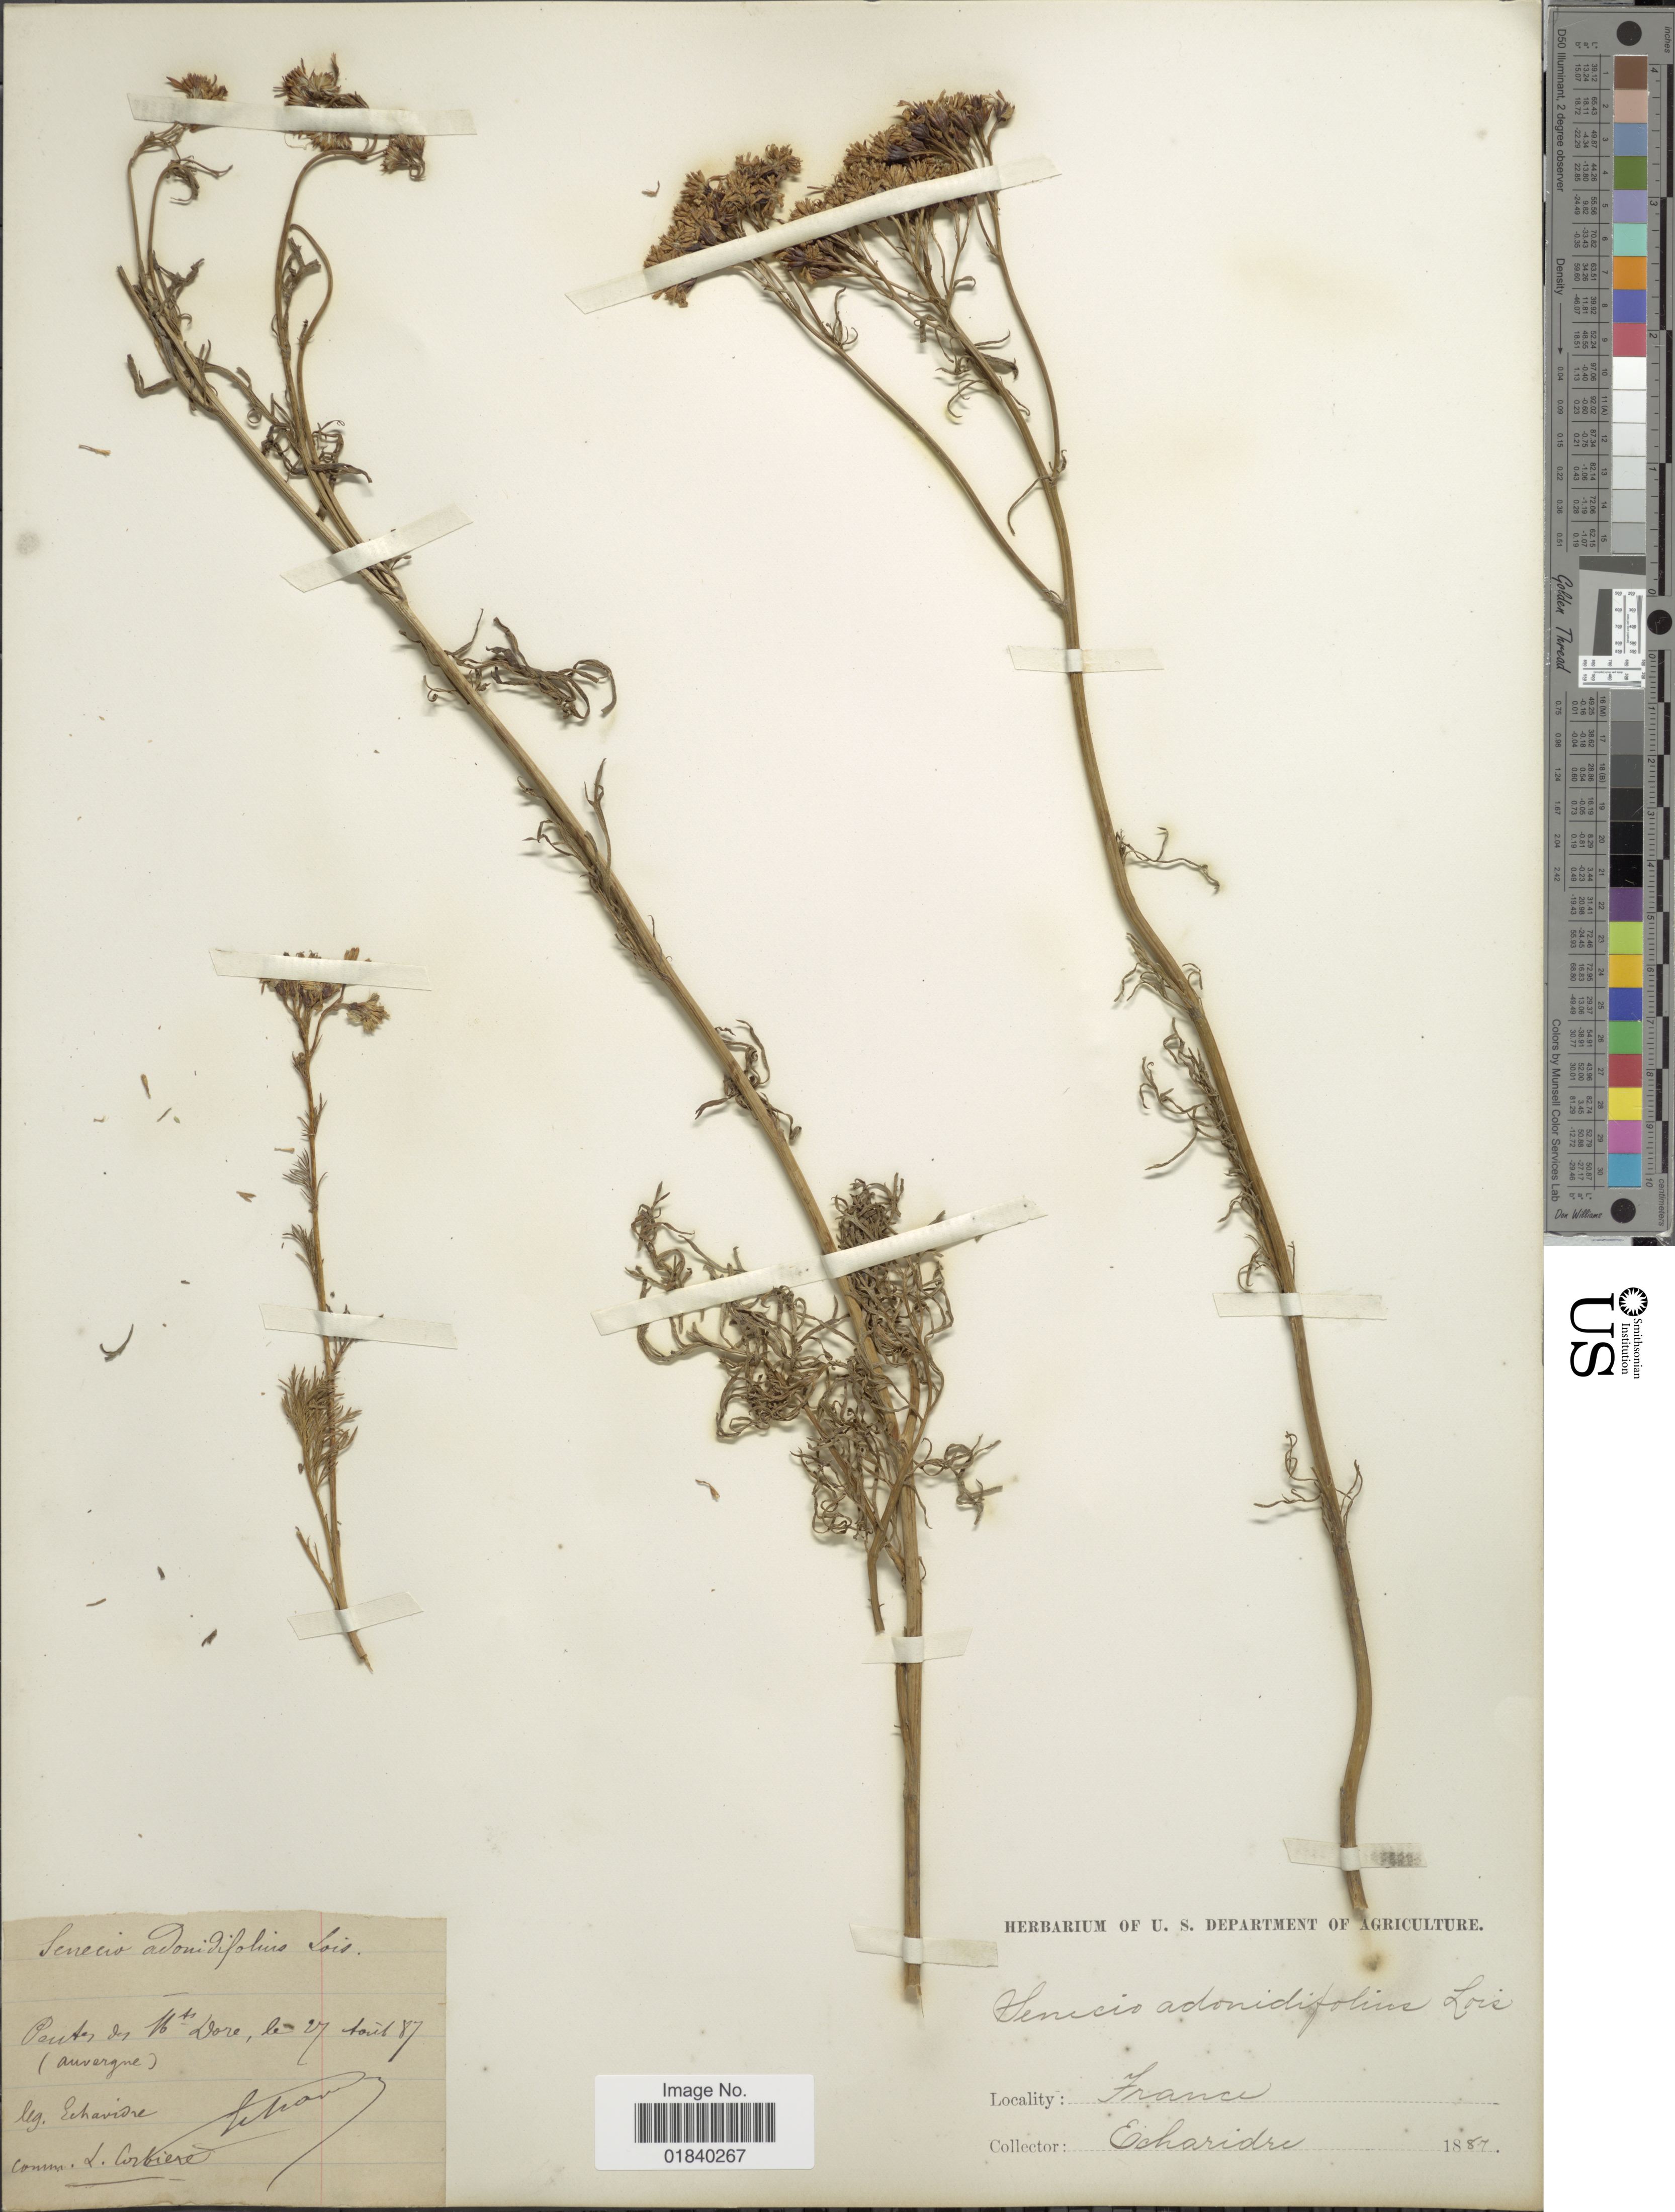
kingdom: Plantae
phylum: Tracheophyta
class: Magnoliopsida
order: Asterales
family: Asteraceae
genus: Jacobaea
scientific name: Jacobaea adonidifolia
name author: (Loisel.) Pelser & Veldkamp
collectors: Echavidre, --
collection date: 1887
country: France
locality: Pountes des Mtes. Dore. (Avergne) France.